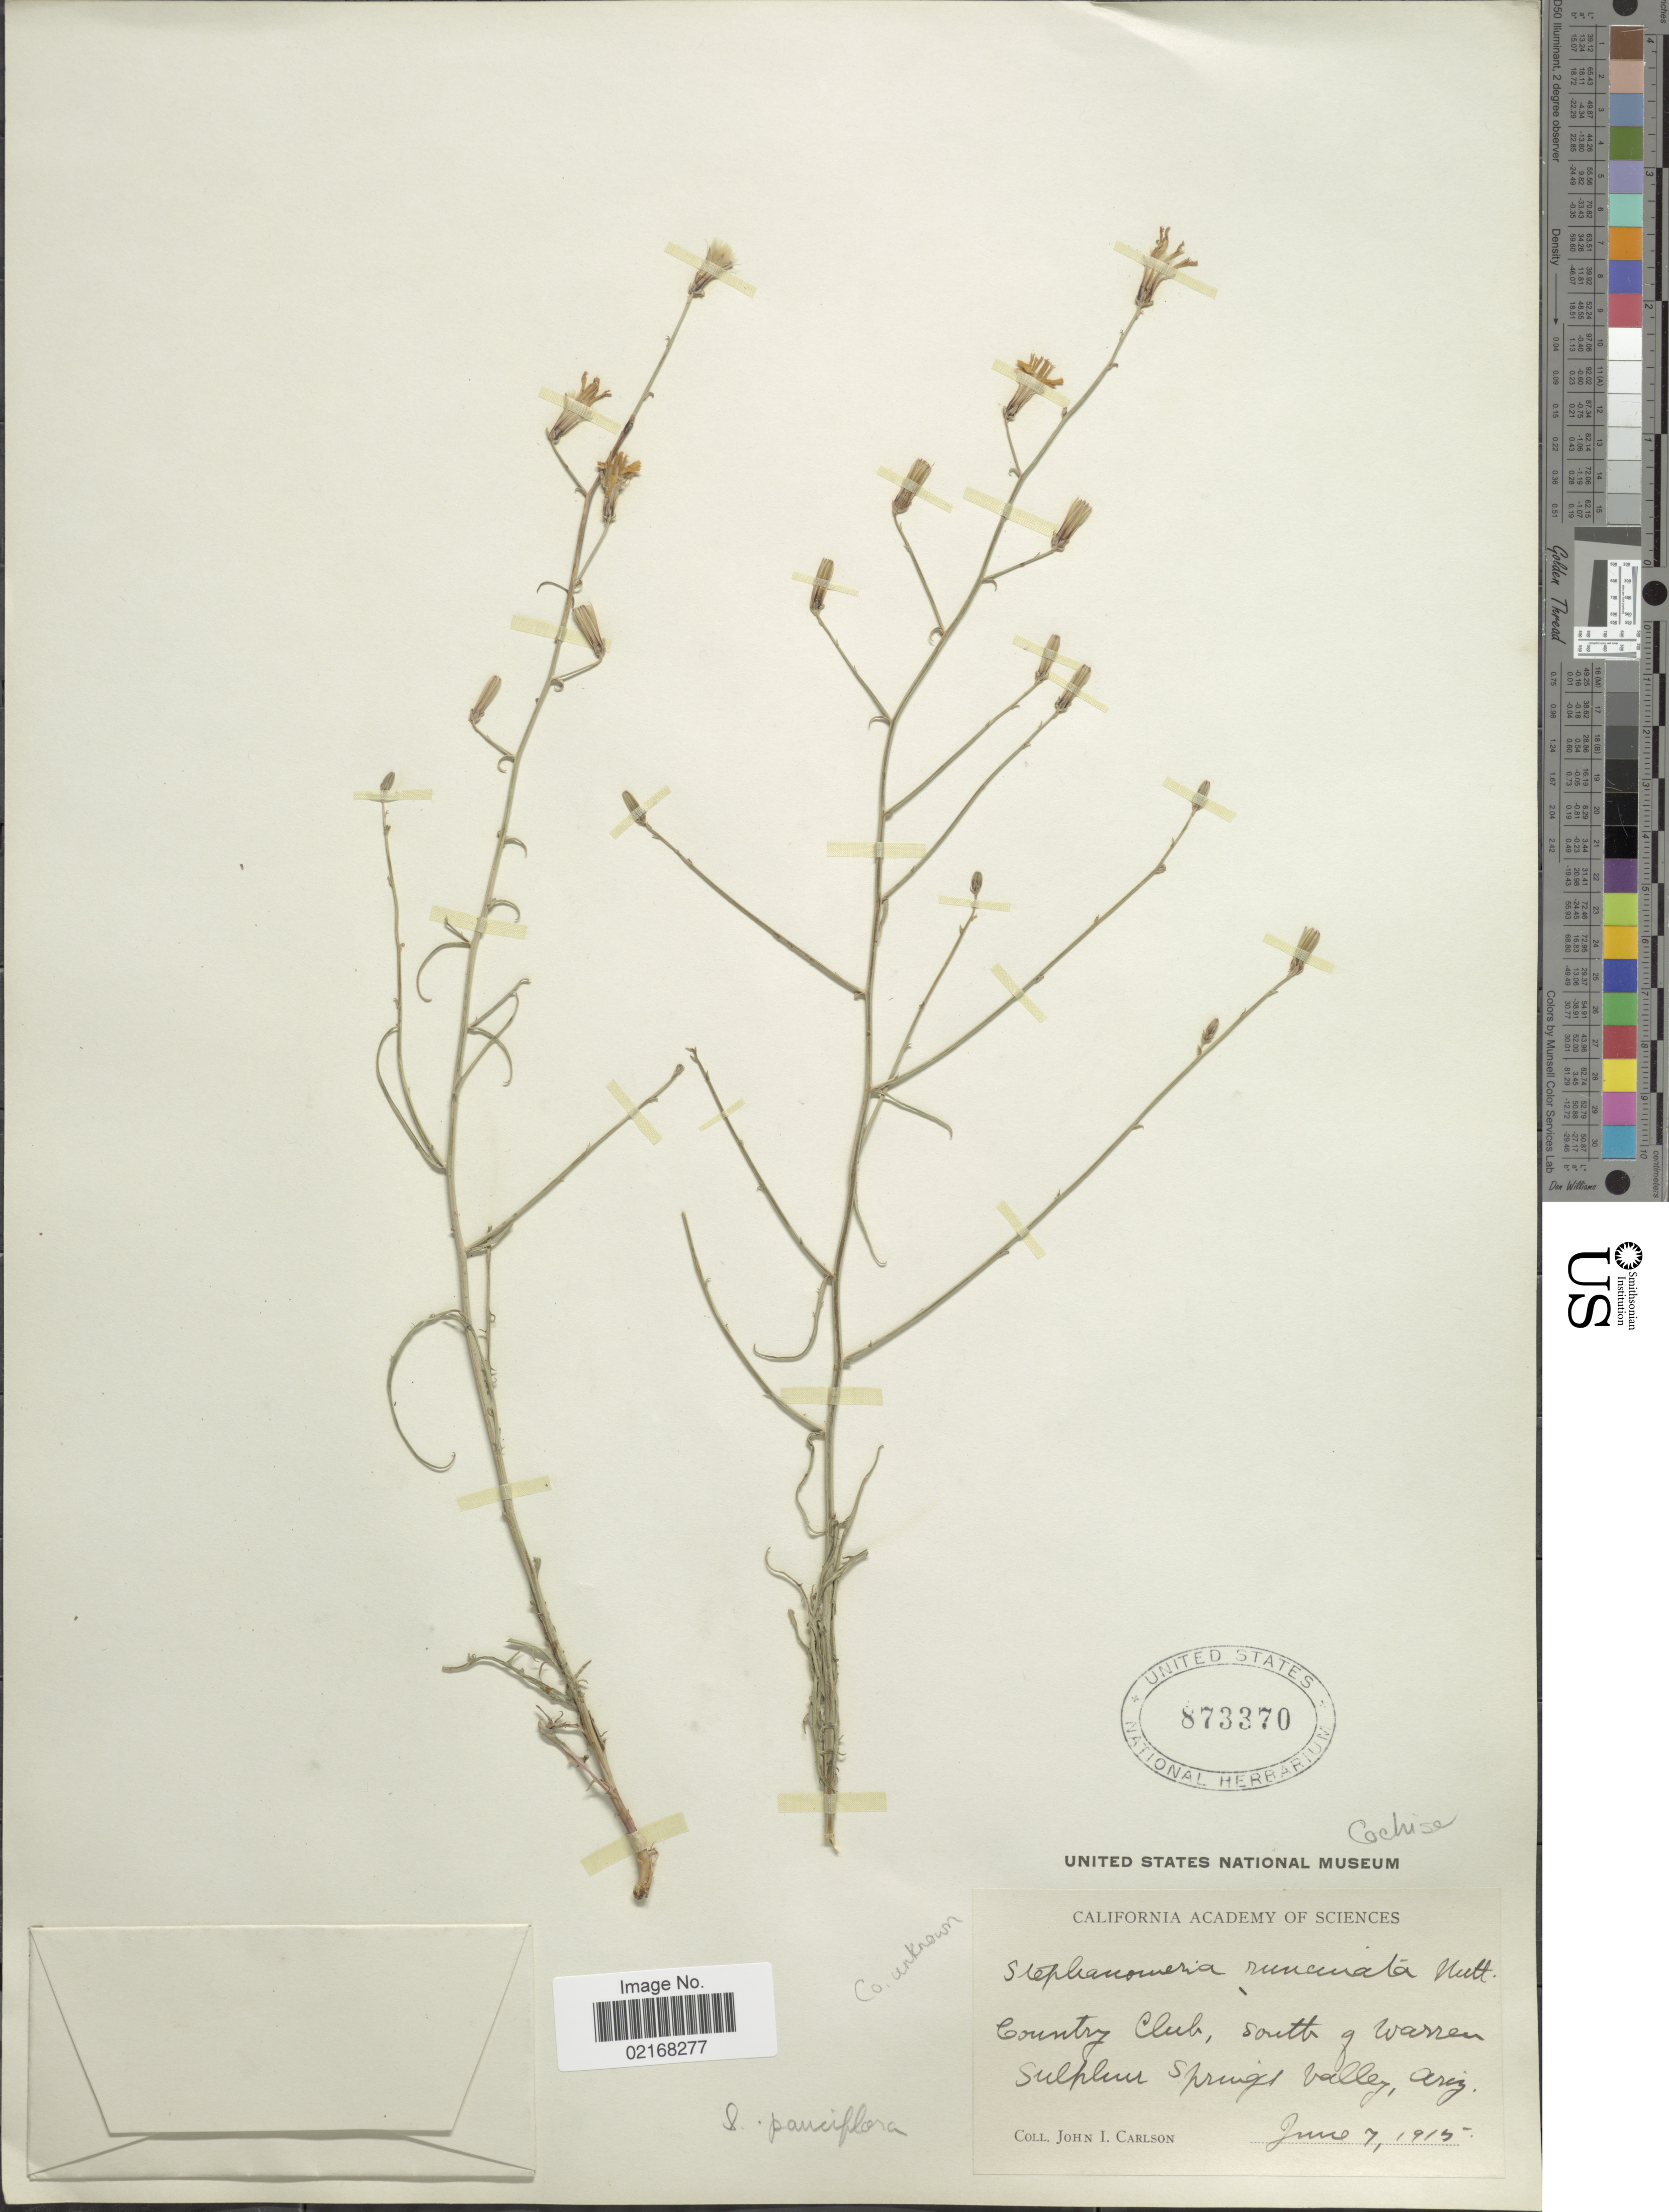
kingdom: Plantae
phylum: Tracheophyta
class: Magnoliopsida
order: Asterales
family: Asteraceae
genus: Stephanomeria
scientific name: Stephanomeria pauciflora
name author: (Torr.) A. Nelson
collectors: J. Carlson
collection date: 1915-06-07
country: United States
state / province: Arizona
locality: Country Club, South of Warren Sulphur Springs Valley, Ariz. Cochise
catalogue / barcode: US 873370